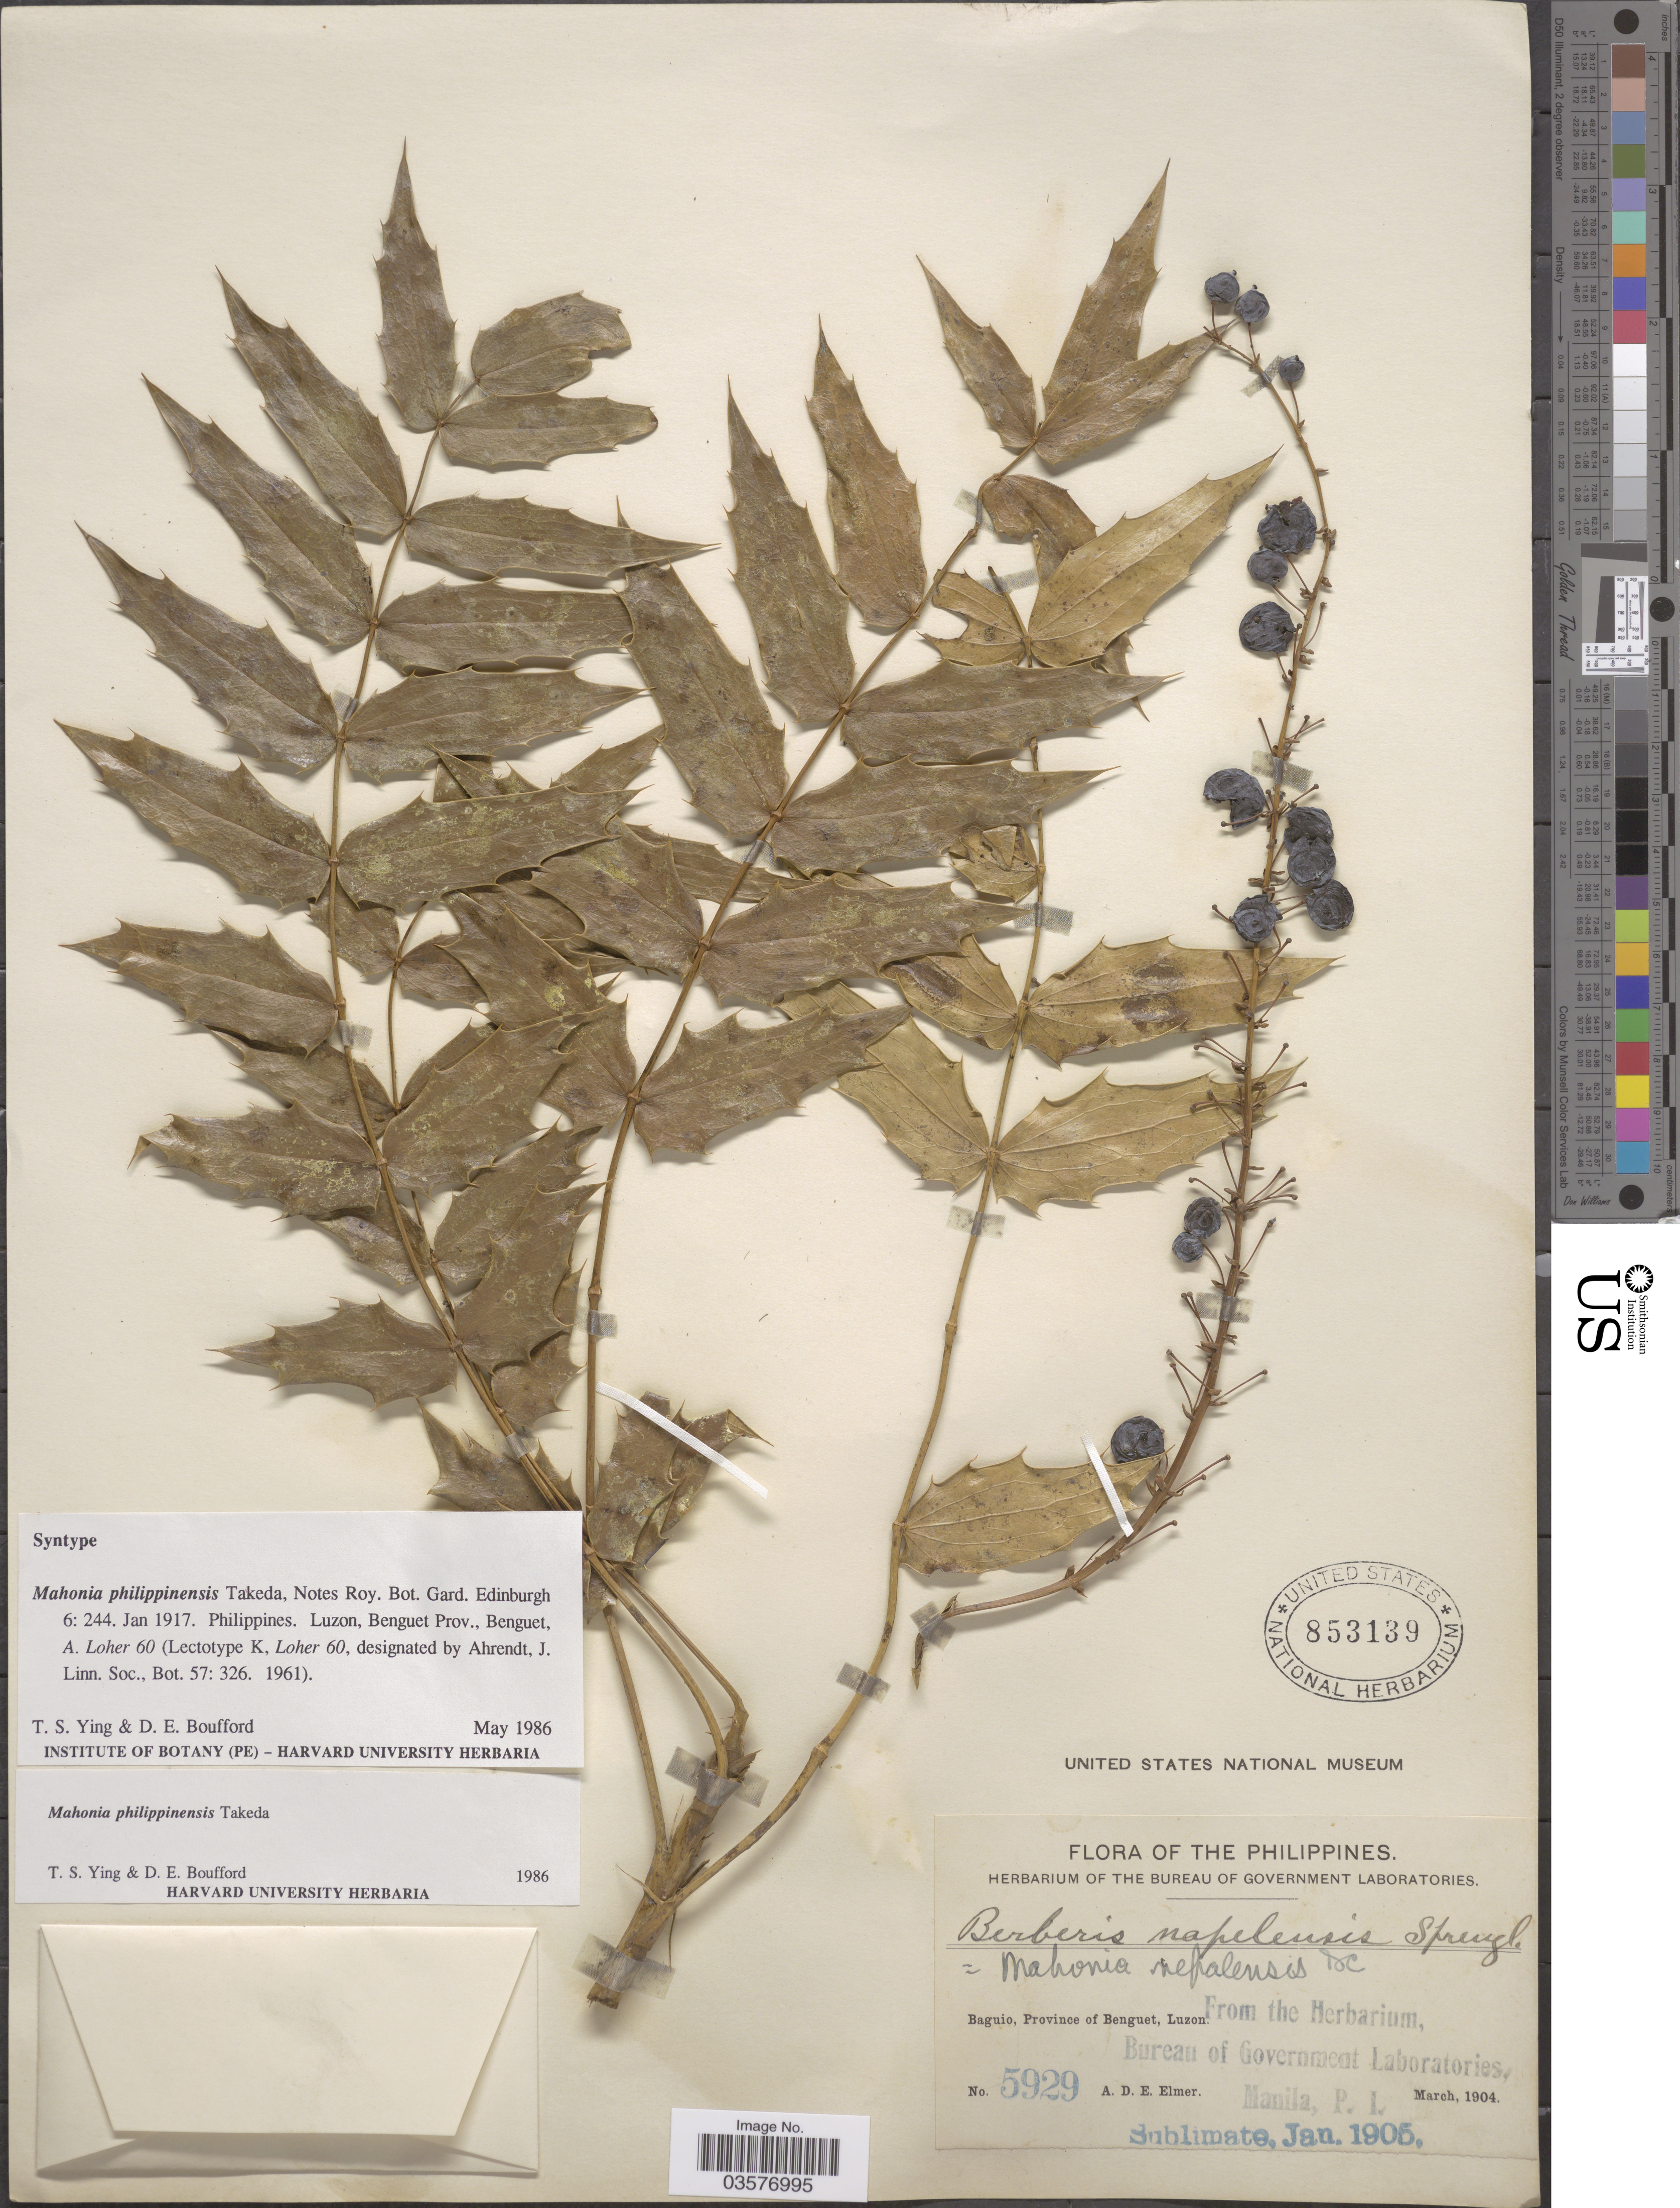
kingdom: Plantae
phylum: Tracheophyta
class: Magnoliopsida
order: Ranunculales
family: Berberidaceae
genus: Mahonia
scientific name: Mahonia philippinensis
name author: Takeda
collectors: A. D. E. Elmer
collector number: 5929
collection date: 1904-03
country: Philippines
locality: Baguio, Prov. of Benguet, Luzon.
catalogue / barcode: US 853139